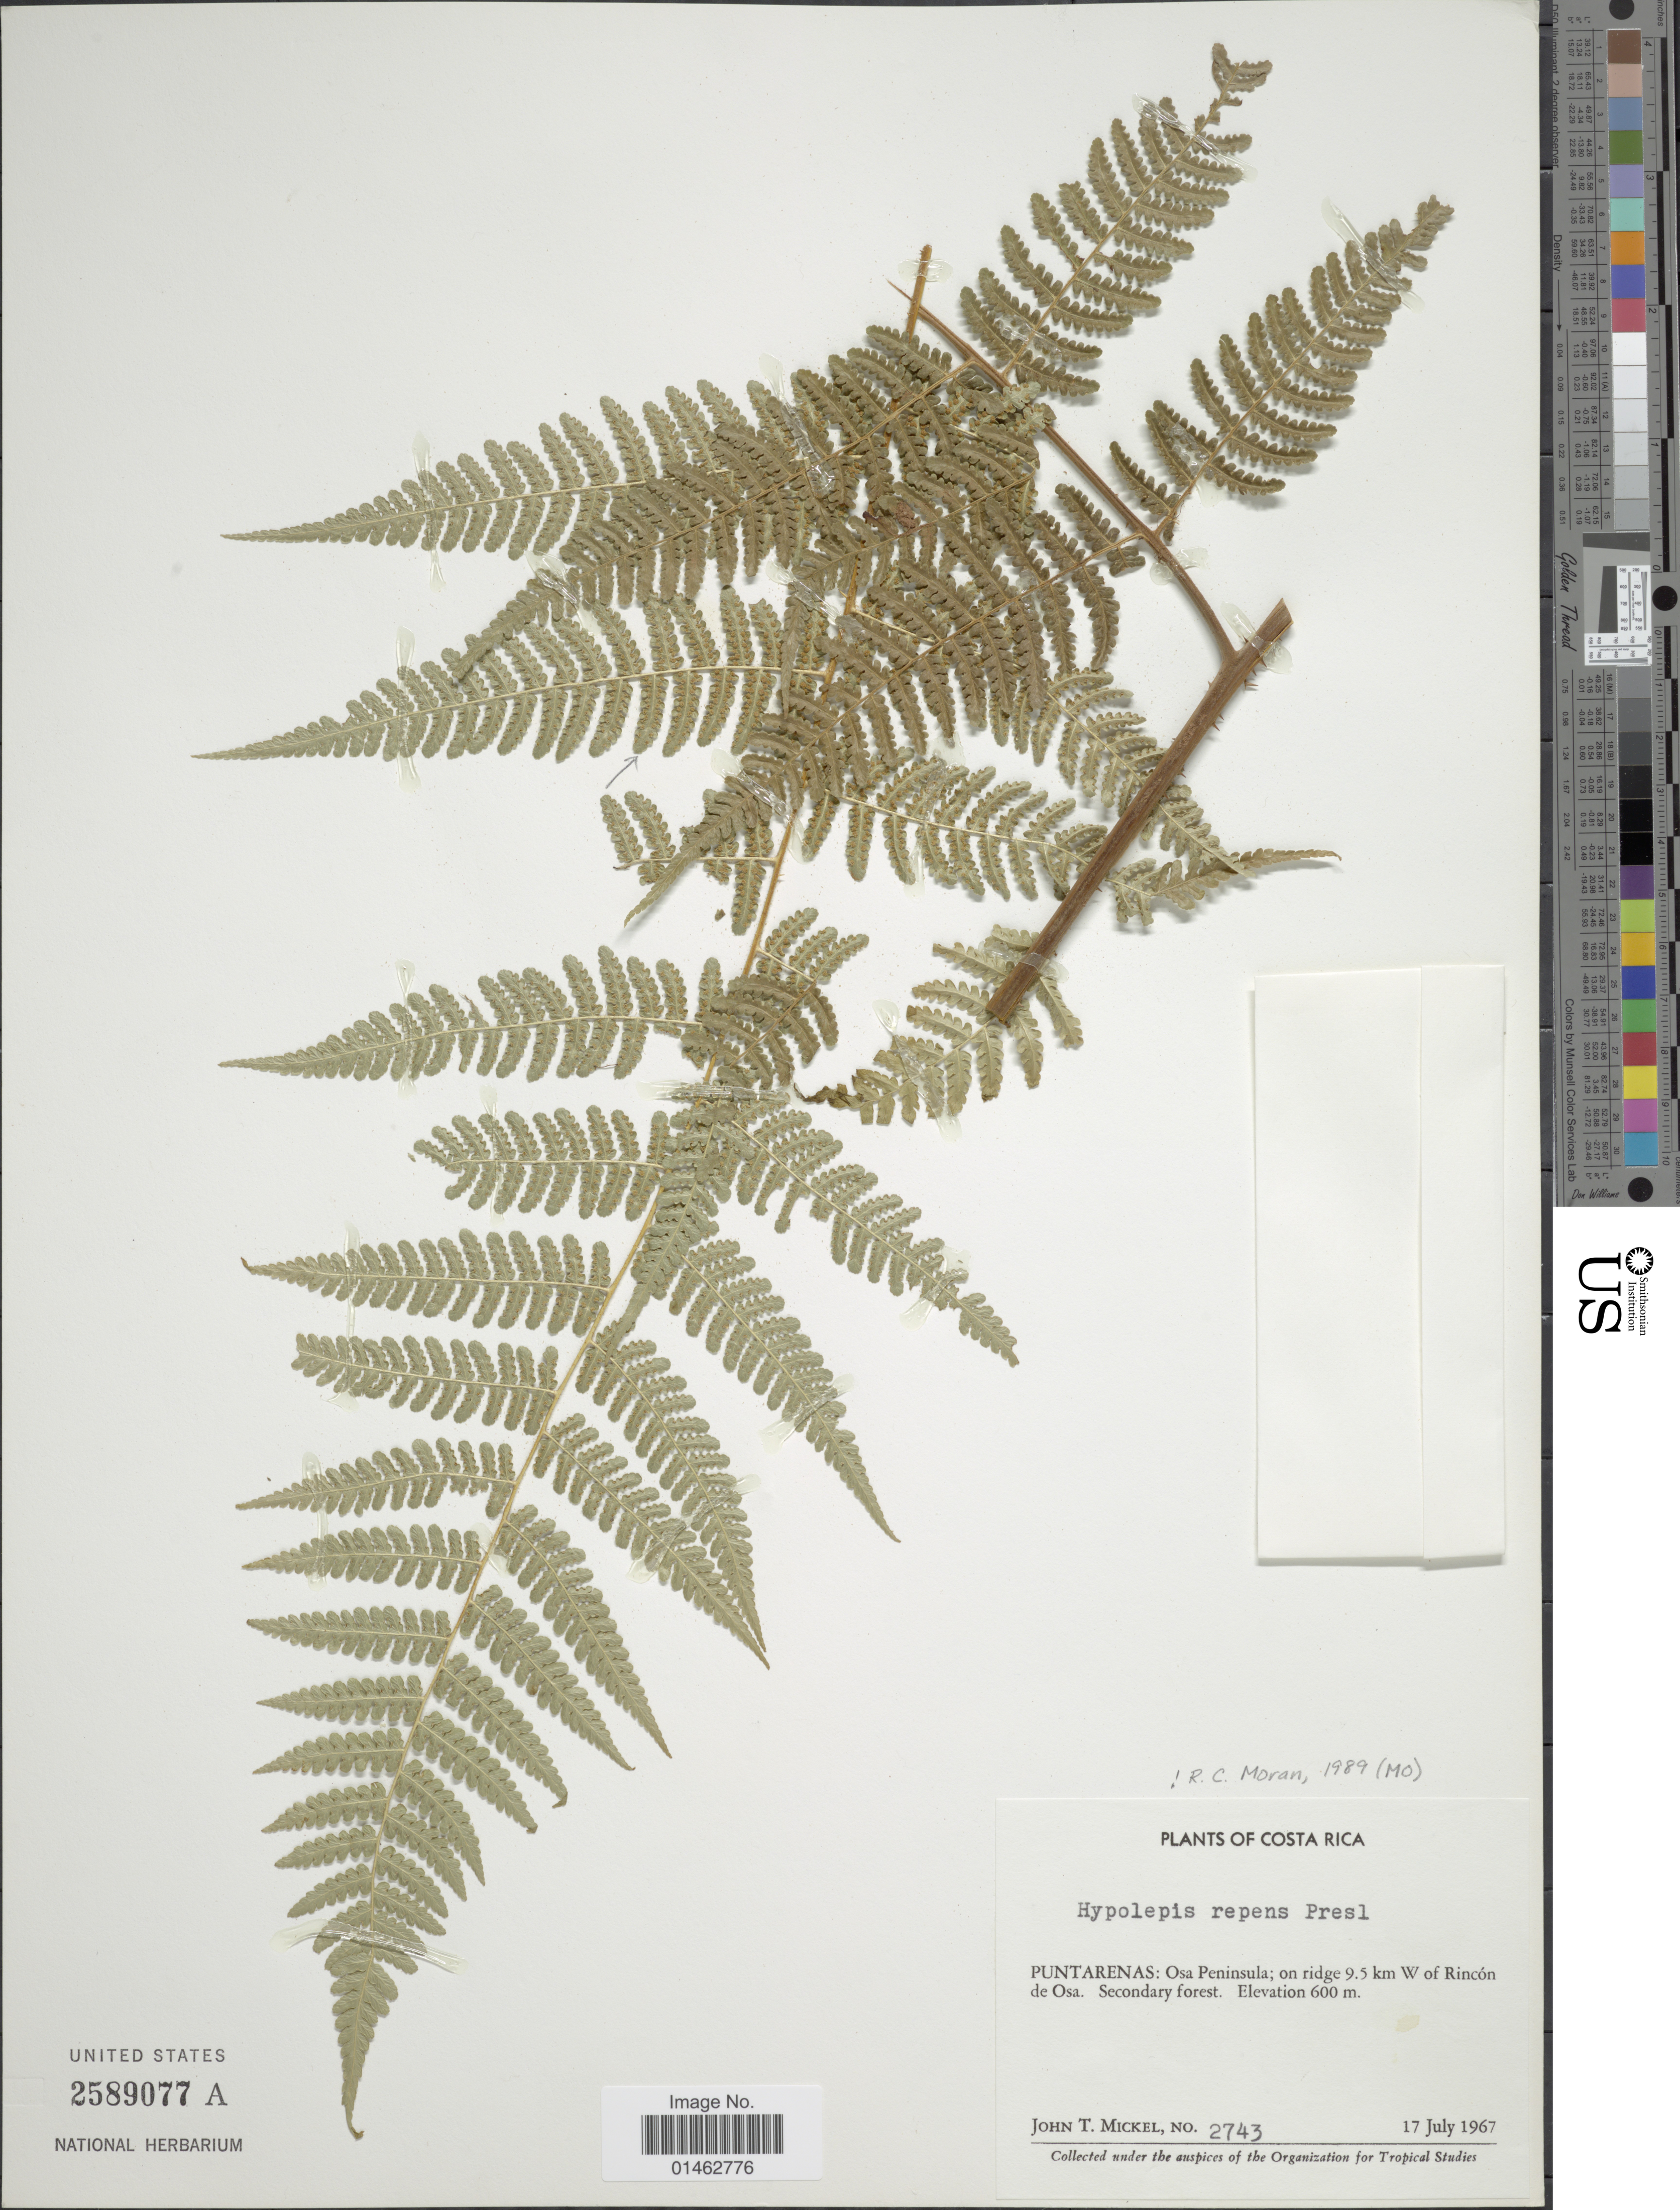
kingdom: Plantae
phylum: Tracheophyta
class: Polypodiopsida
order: Polypodiales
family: Dennstaedtiaceae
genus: Hypolepis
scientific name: Hypolepis repens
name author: (L.) C. Presl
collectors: J. T. Mickel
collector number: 2743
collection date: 1967-07-17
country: Costa Rica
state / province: Puntarenas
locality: Osa Peninsula; on ridge 9.5 km W of Rincón de Osa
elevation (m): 600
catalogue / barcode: US 2589077A